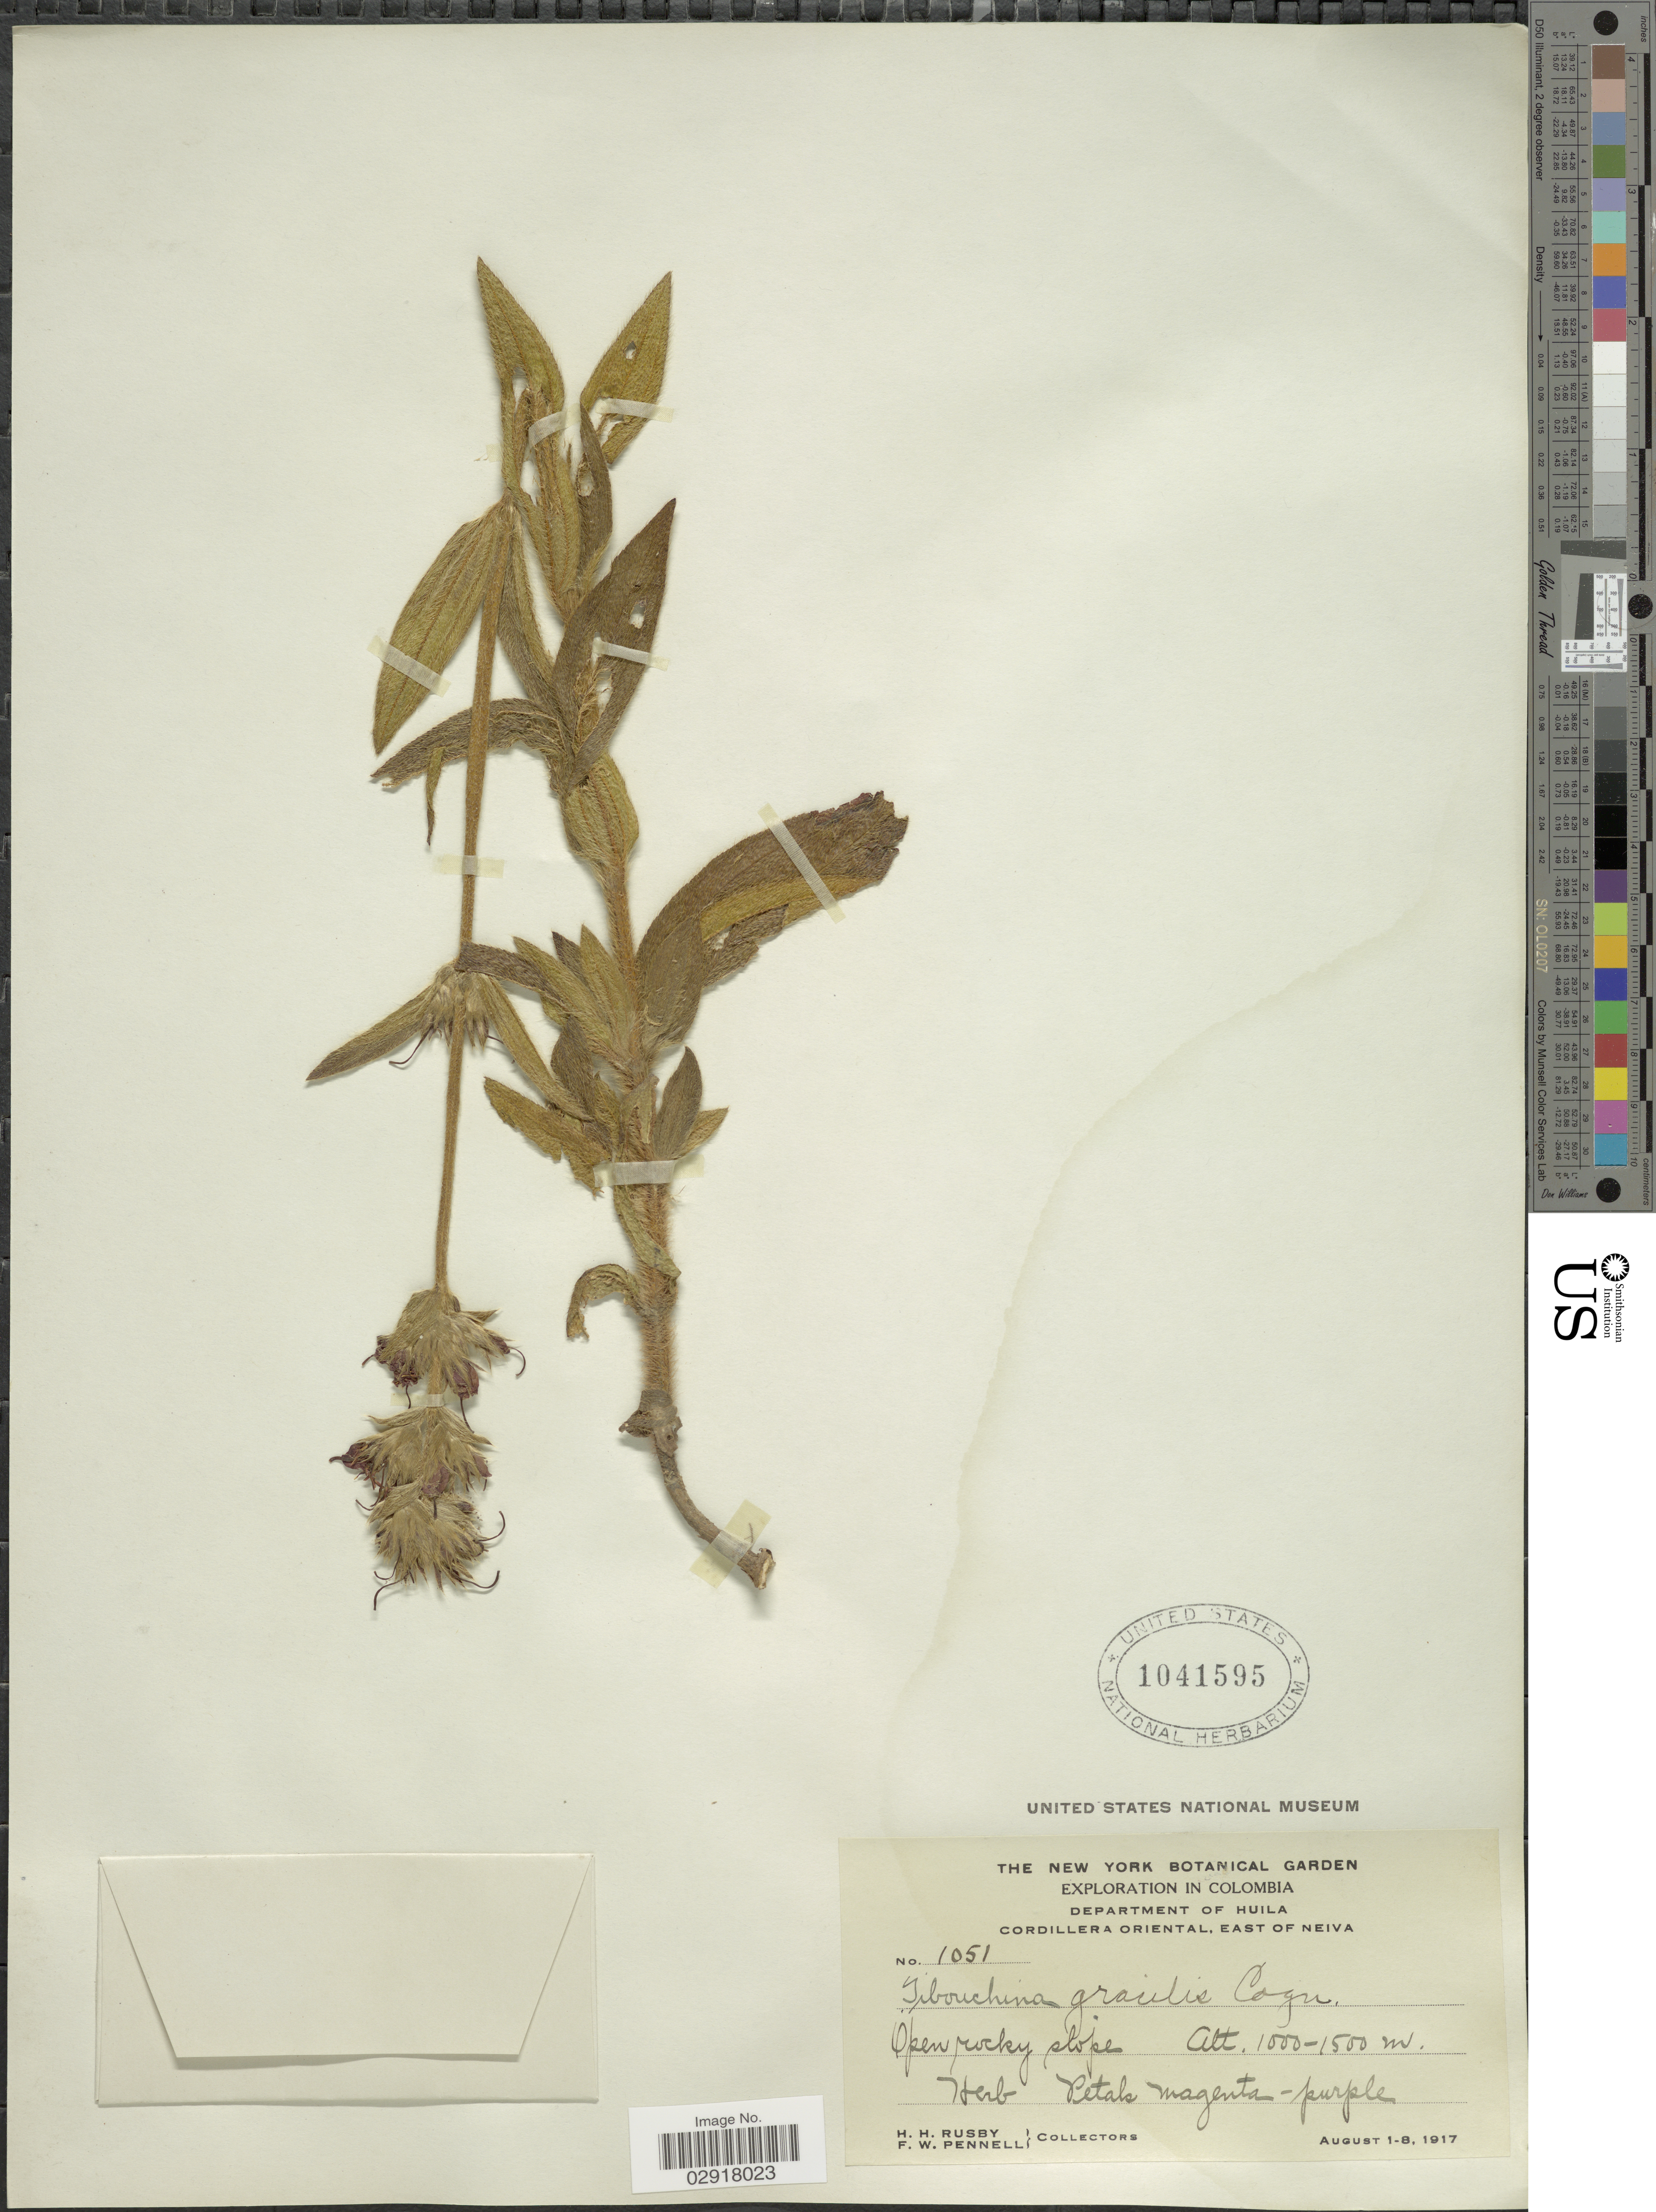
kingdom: Plantae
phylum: Tracheophyta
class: Magnoliopsida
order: Myrtales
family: Melastomataceae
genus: Chaetogastra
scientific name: Chaetogastra gracilis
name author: (Bonpl.) DC.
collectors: H. H. Rusby & F. W. Pennell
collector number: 1051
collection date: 1917-08-01/1917-08-08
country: Colombia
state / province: Huila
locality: Department of Huila. Cordillera Oriental, East of Neiva.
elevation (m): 1000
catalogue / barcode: US 1041595